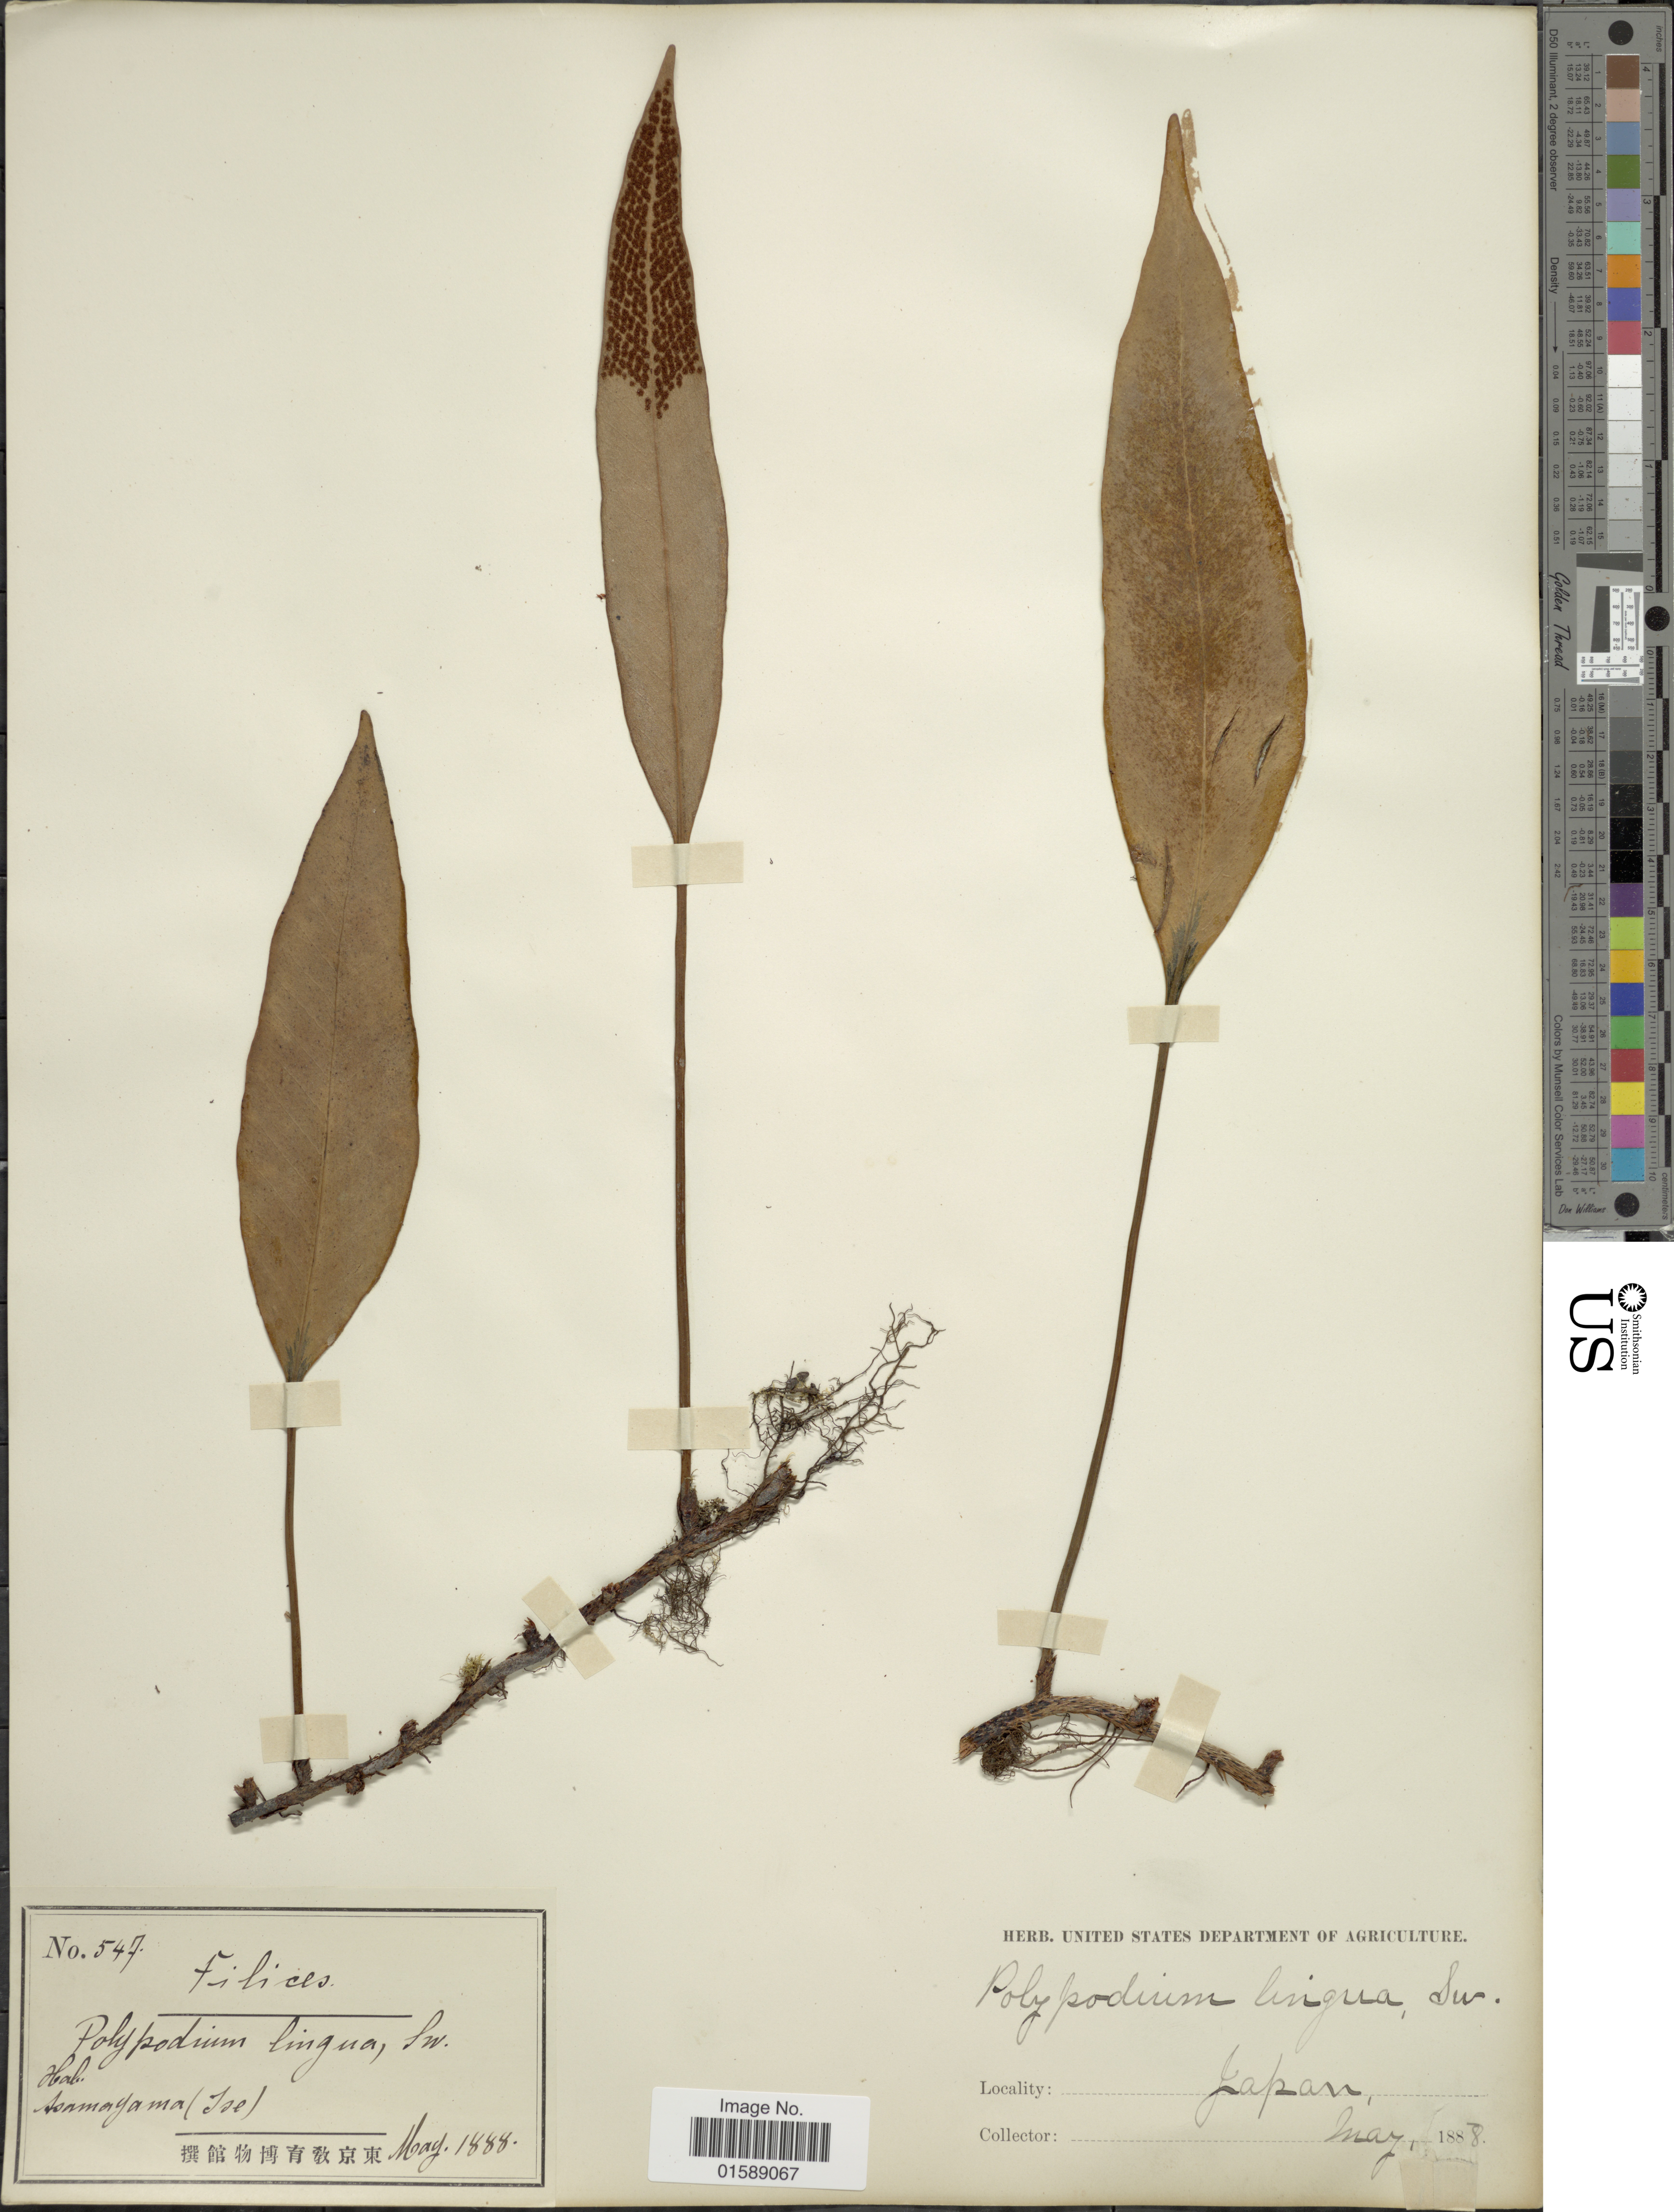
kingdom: Plantae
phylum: Tracheophyta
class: Polypodiopsida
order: Polypodiales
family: Polypodiaceae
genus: Pyrrosia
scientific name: Pyrrosia lingua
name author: (Thurb.) Farw.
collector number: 547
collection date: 1888-08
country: Japan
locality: Asamayama (Ise)